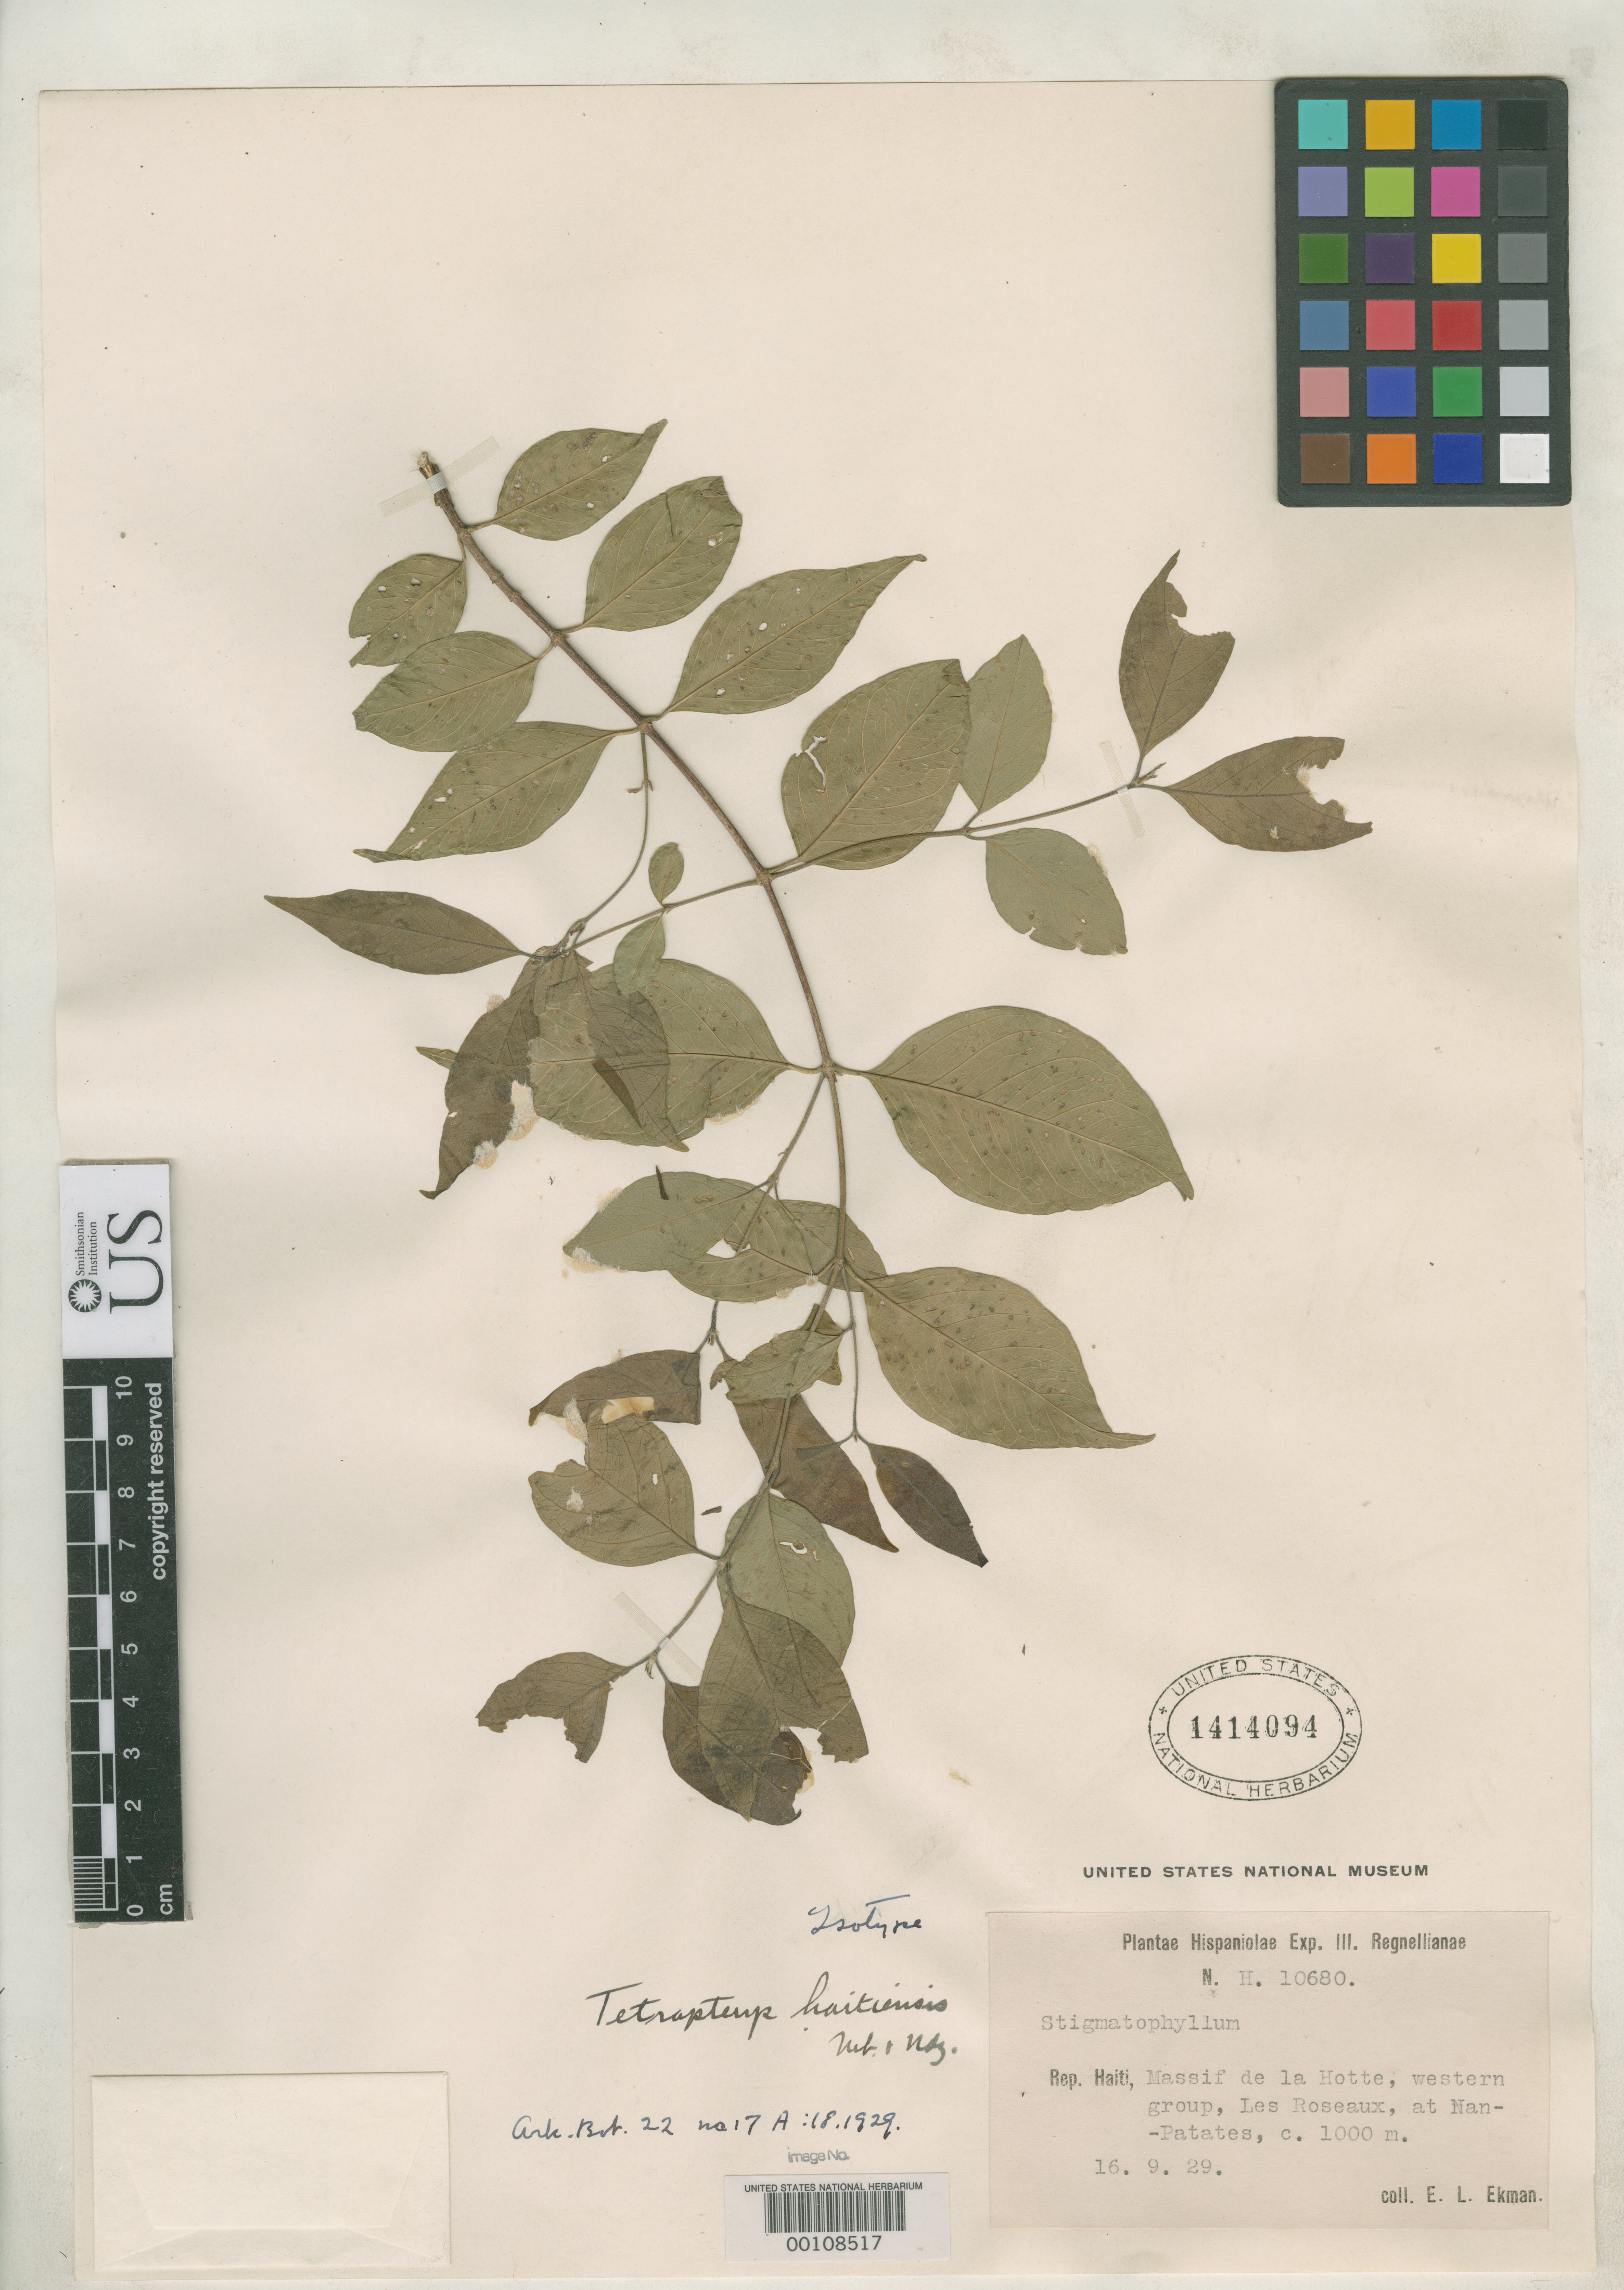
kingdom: Plantae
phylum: Tracheophyta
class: Magnoliopsida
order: Malpighiales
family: Malpighiaceae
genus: Tetrapterys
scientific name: Tetrapterys haitiensis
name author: Urb. & Nied.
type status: Isotype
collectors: E. L. Ekman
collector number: H 10680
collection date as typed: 16 Sep 1929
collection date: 1929-09-16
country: Haiti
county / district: Sud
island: Hispaniola Island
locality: Massif de la Hotte, western group, Roseaux at Nan-Patates.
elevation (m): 1000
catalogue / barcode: US 1414094